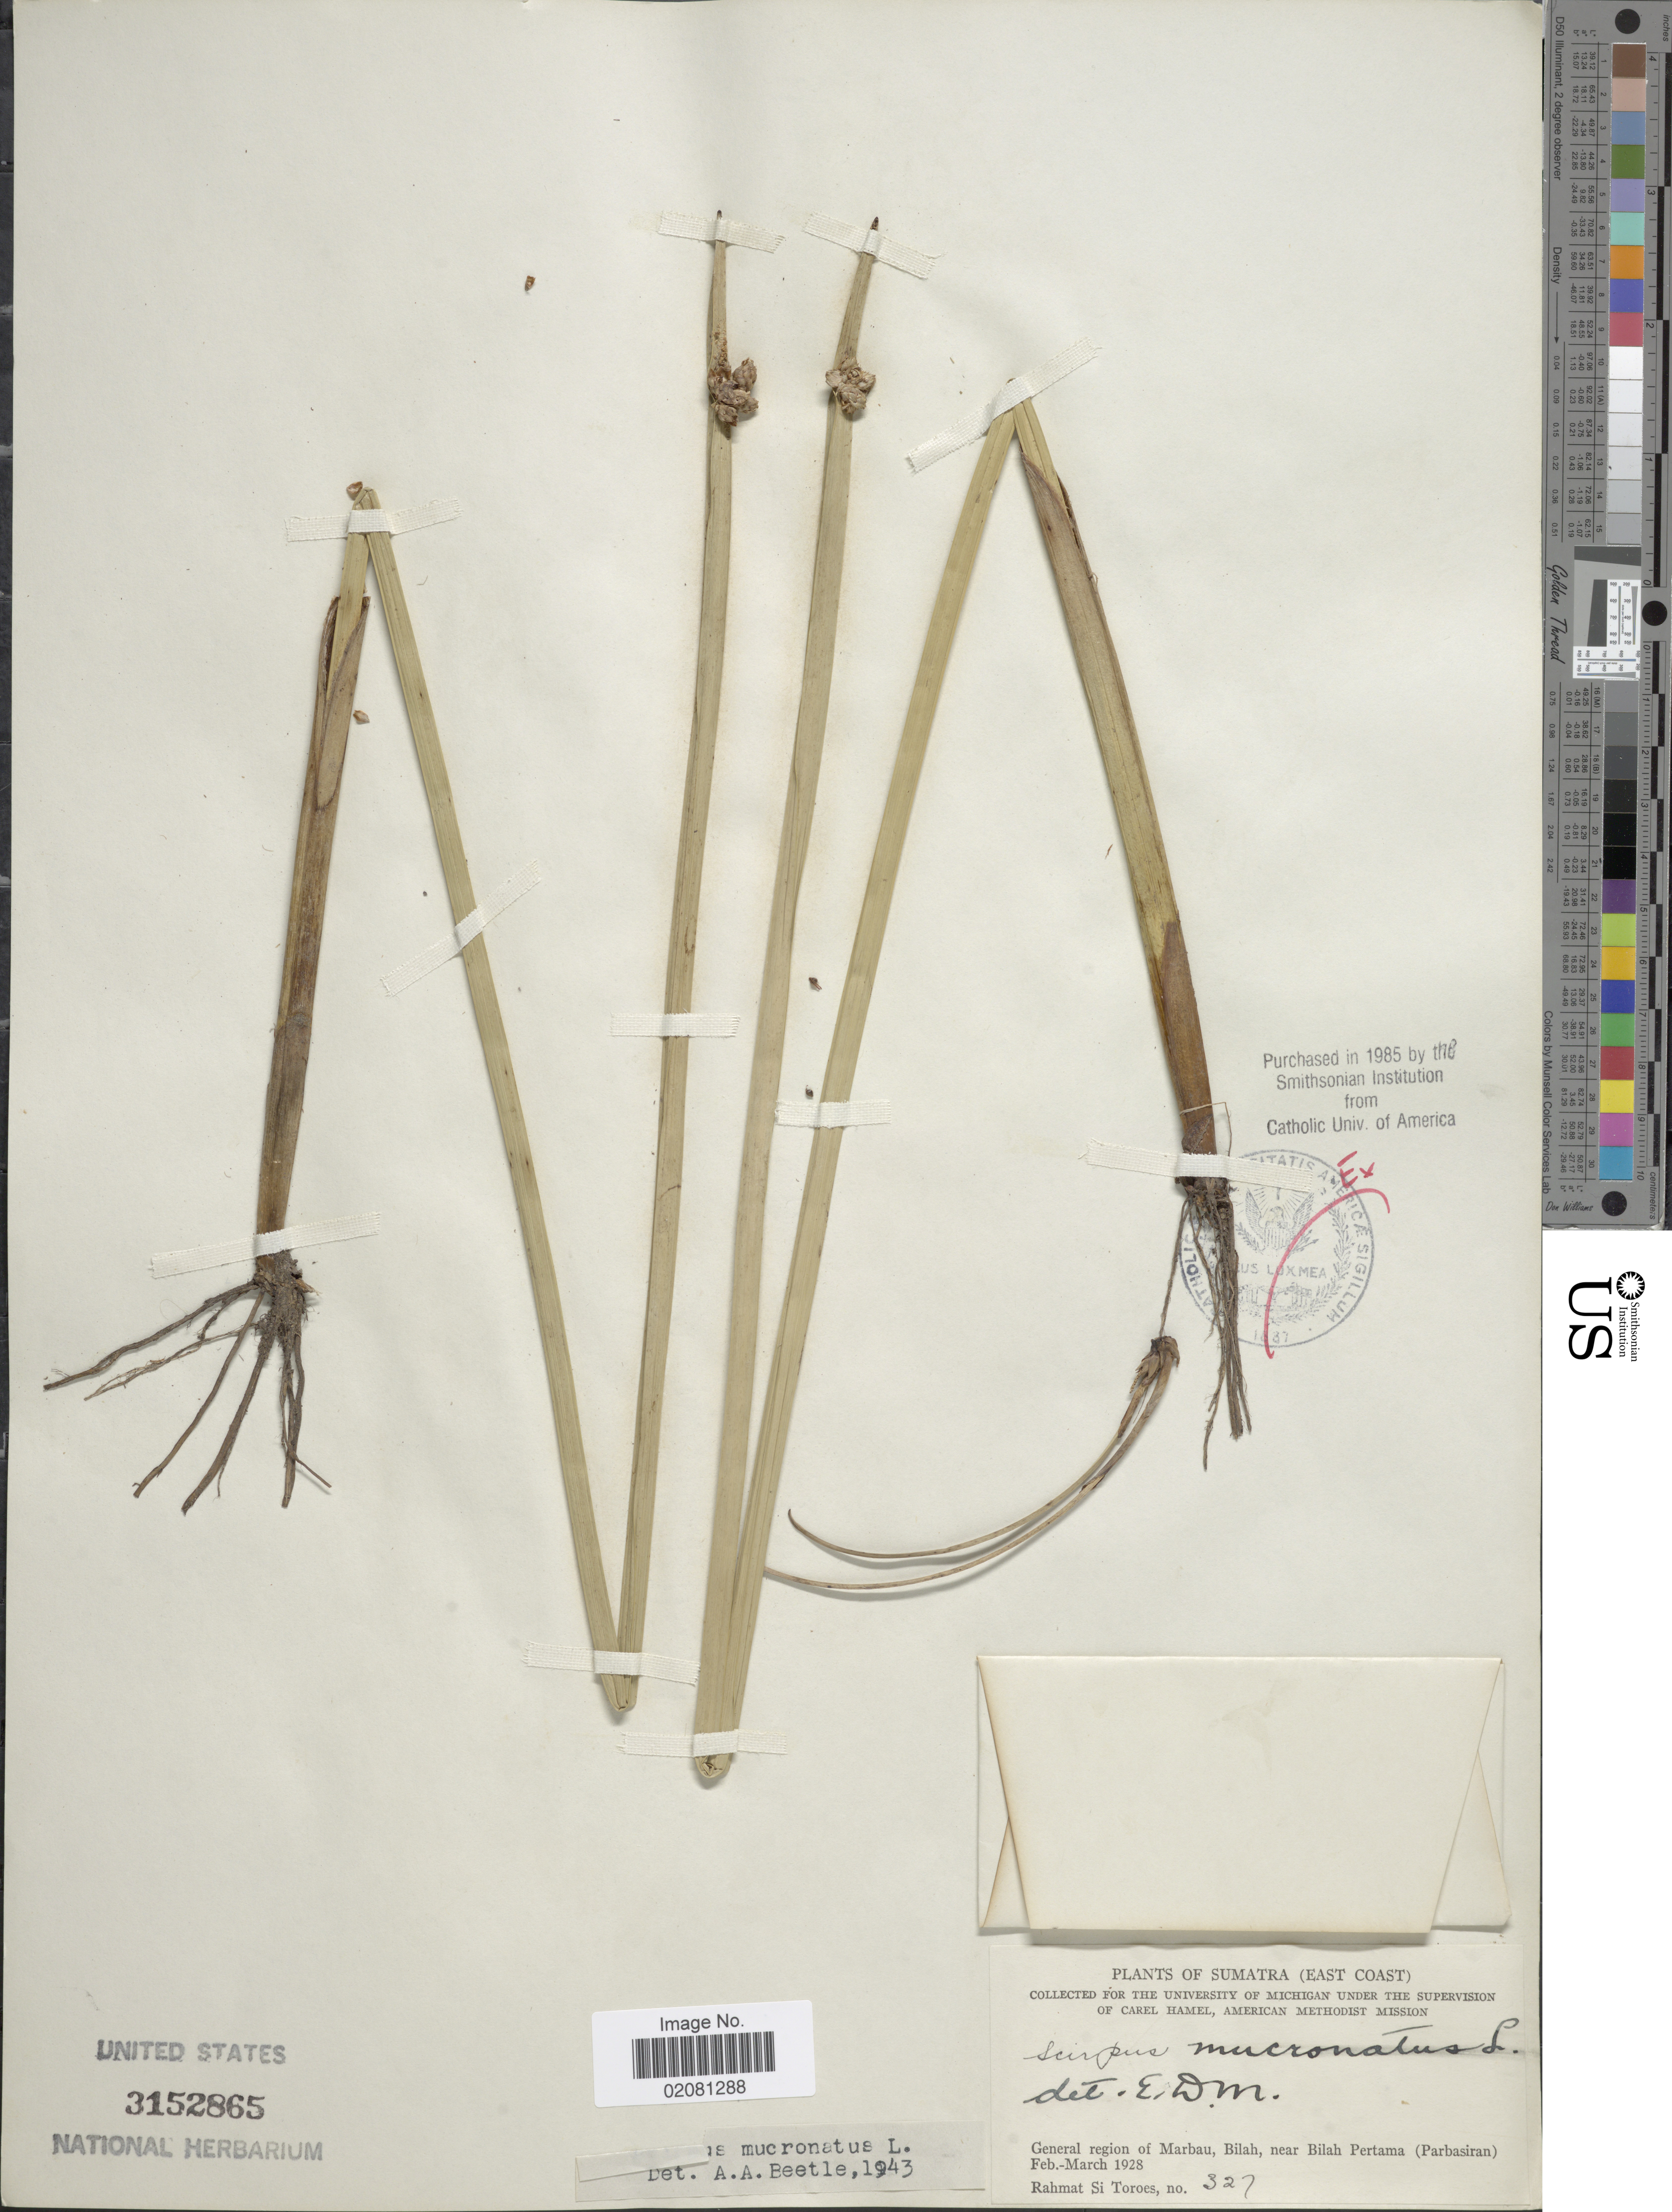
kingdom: Plantae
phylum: Tracheophyta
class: Liliopsida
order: Poales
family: Cyperaceae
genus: Schoenoplectiella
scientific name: Schoenoplectiella mucronata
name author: (L.) Jung & Choi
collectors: Rahmat Si Boeea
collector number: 327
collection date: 1928-02/1928-03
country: Indonesia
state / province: Sumatra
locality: (East Coast), General Region of Marbau, Bilah, near Bilah Pertama (Parbasiran).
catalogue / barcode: US 3152865